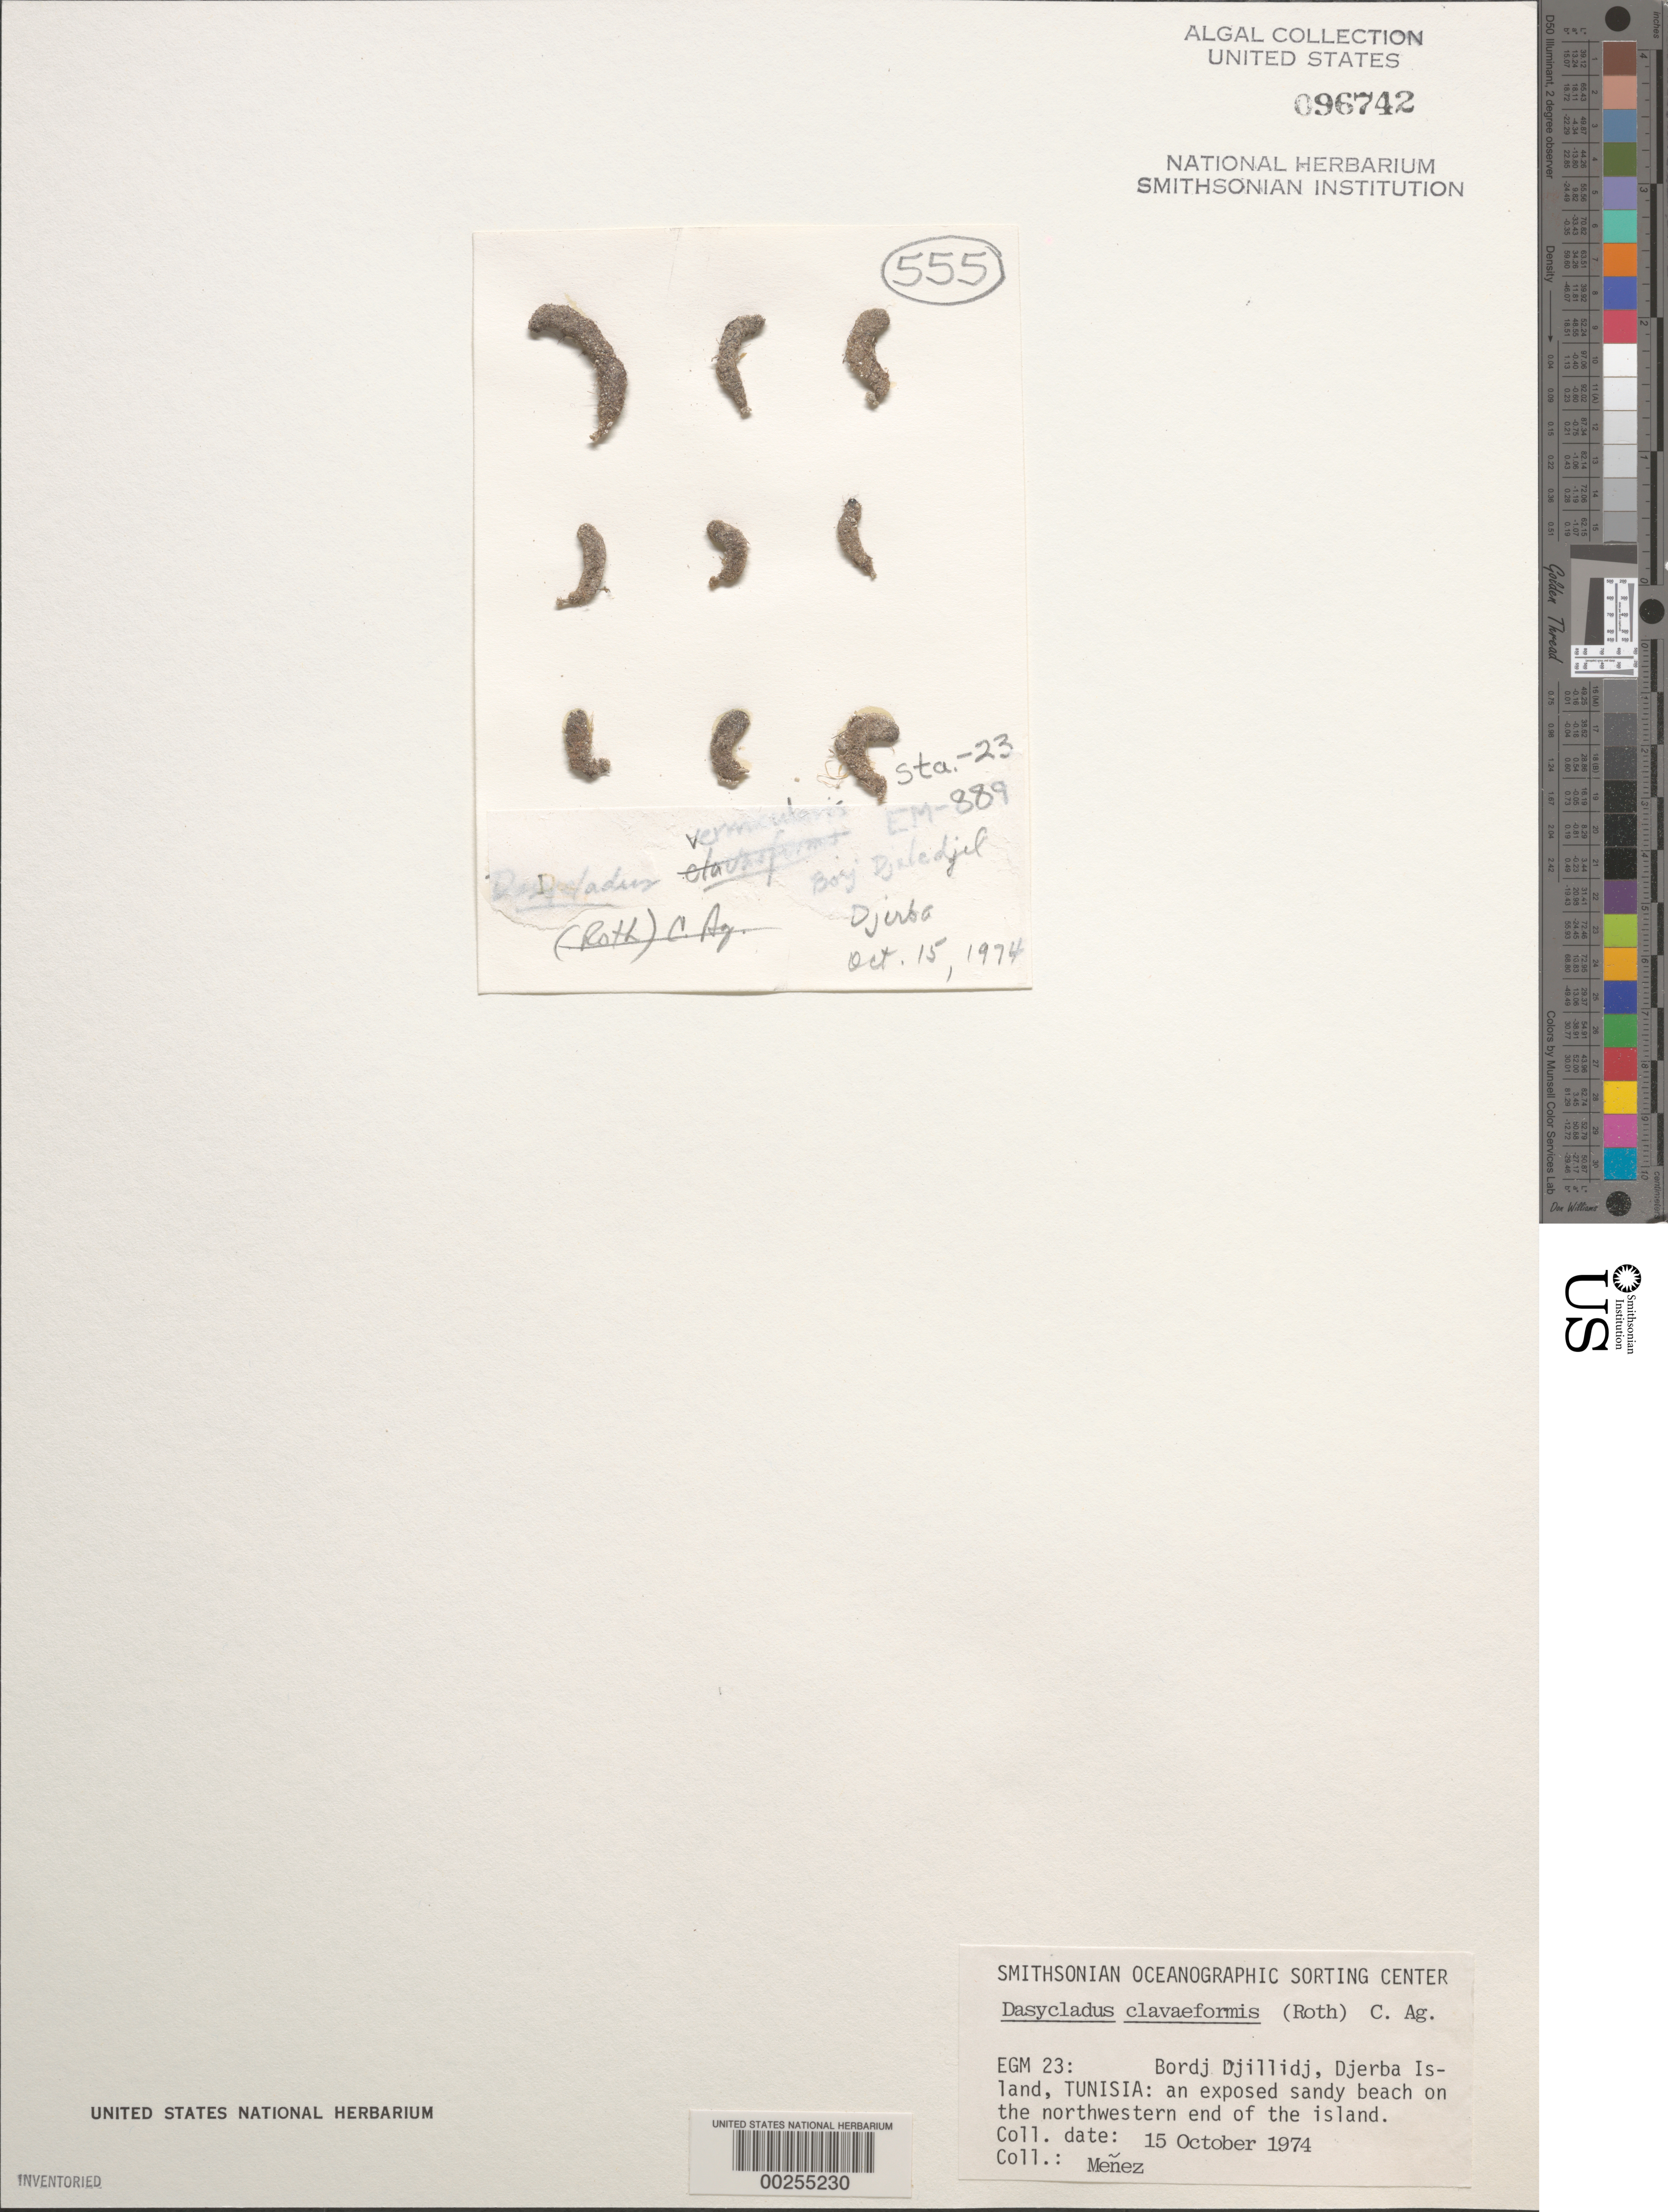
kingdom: Plantae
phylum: Chlorophyta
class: Ulvophyceae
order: Dasycladales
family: Dasycladaceae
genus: Dasycladus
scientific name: Dasycladus clavaeformis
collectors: Meñez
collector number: EGM 23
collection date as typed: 15 Oct 1974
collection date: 1974-10-15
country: Tunisia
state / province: Medenine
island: Djerba Island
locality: Bordj Djillidj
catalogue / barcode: US 96742